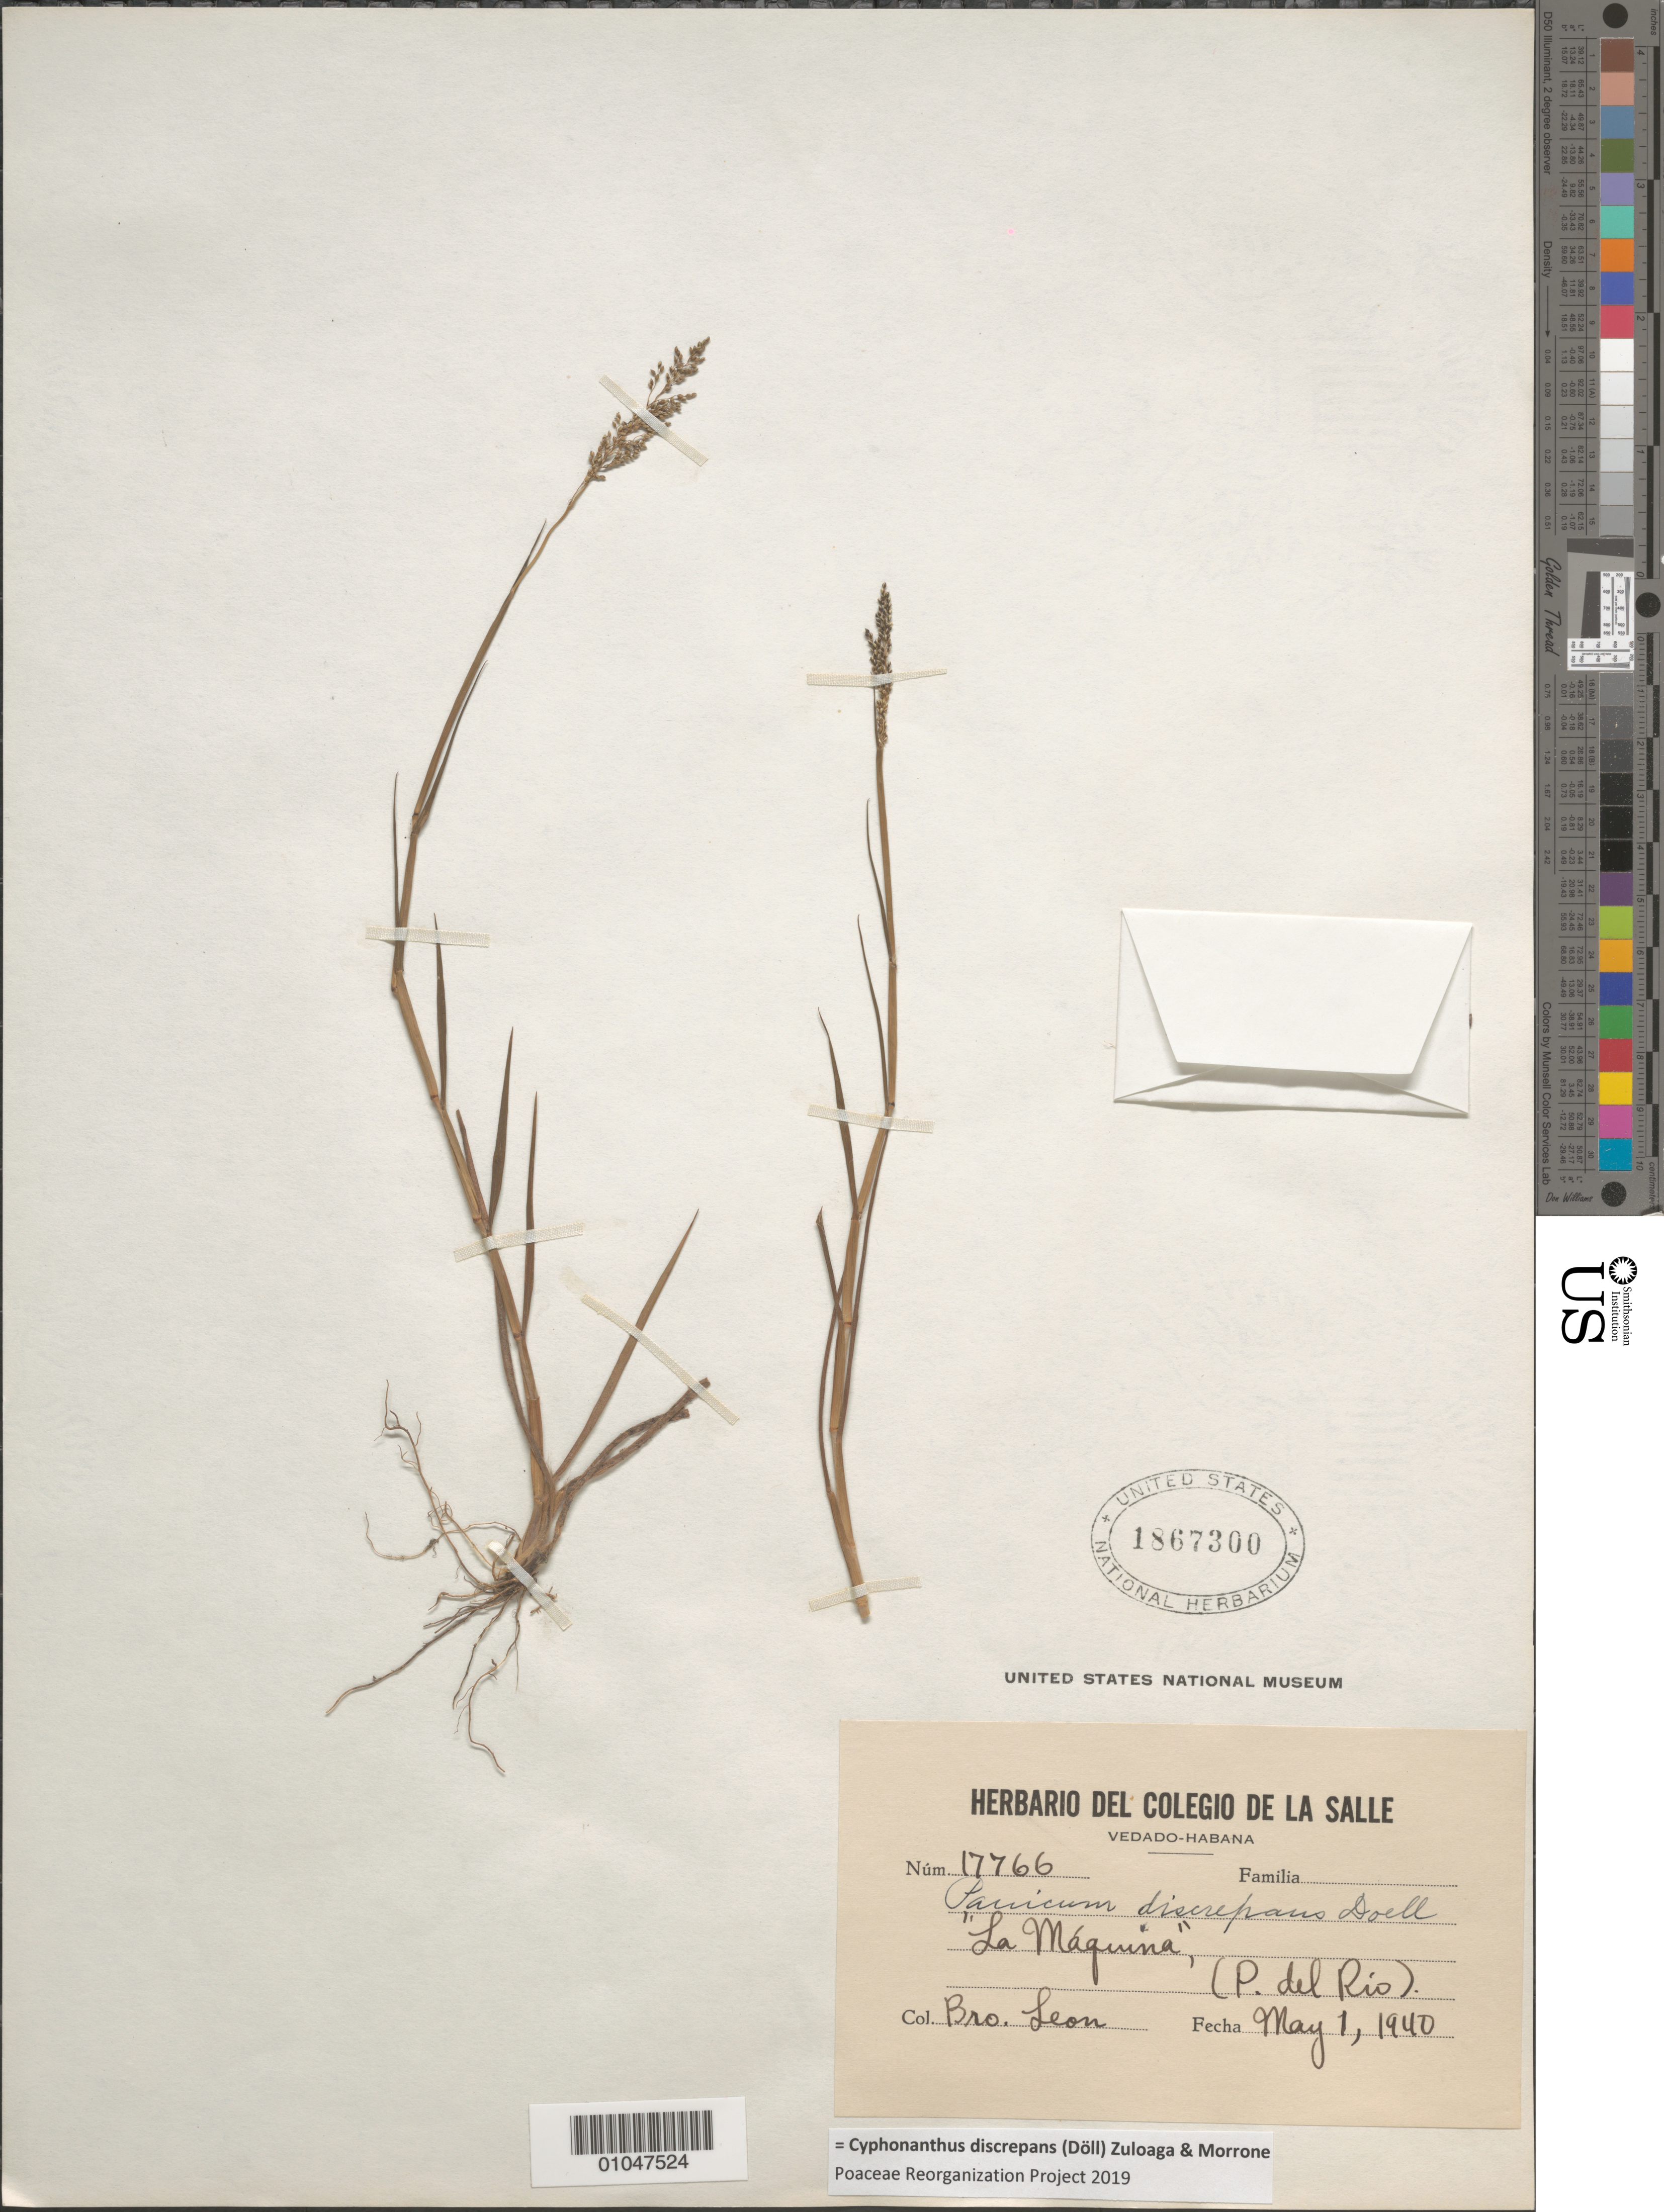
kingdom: Plantae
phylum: Tracheophyta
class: Liliopsida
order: Poales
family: Poaceae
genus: Panicum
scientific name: Panicum discrepans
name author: Döll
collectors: Bro. León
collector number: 17766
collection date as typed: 01 Mar 1940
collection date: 1940-03-01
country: Cuba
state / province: Pinar del Rio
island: Cuba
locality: La Maguina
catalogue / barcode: US 1867300